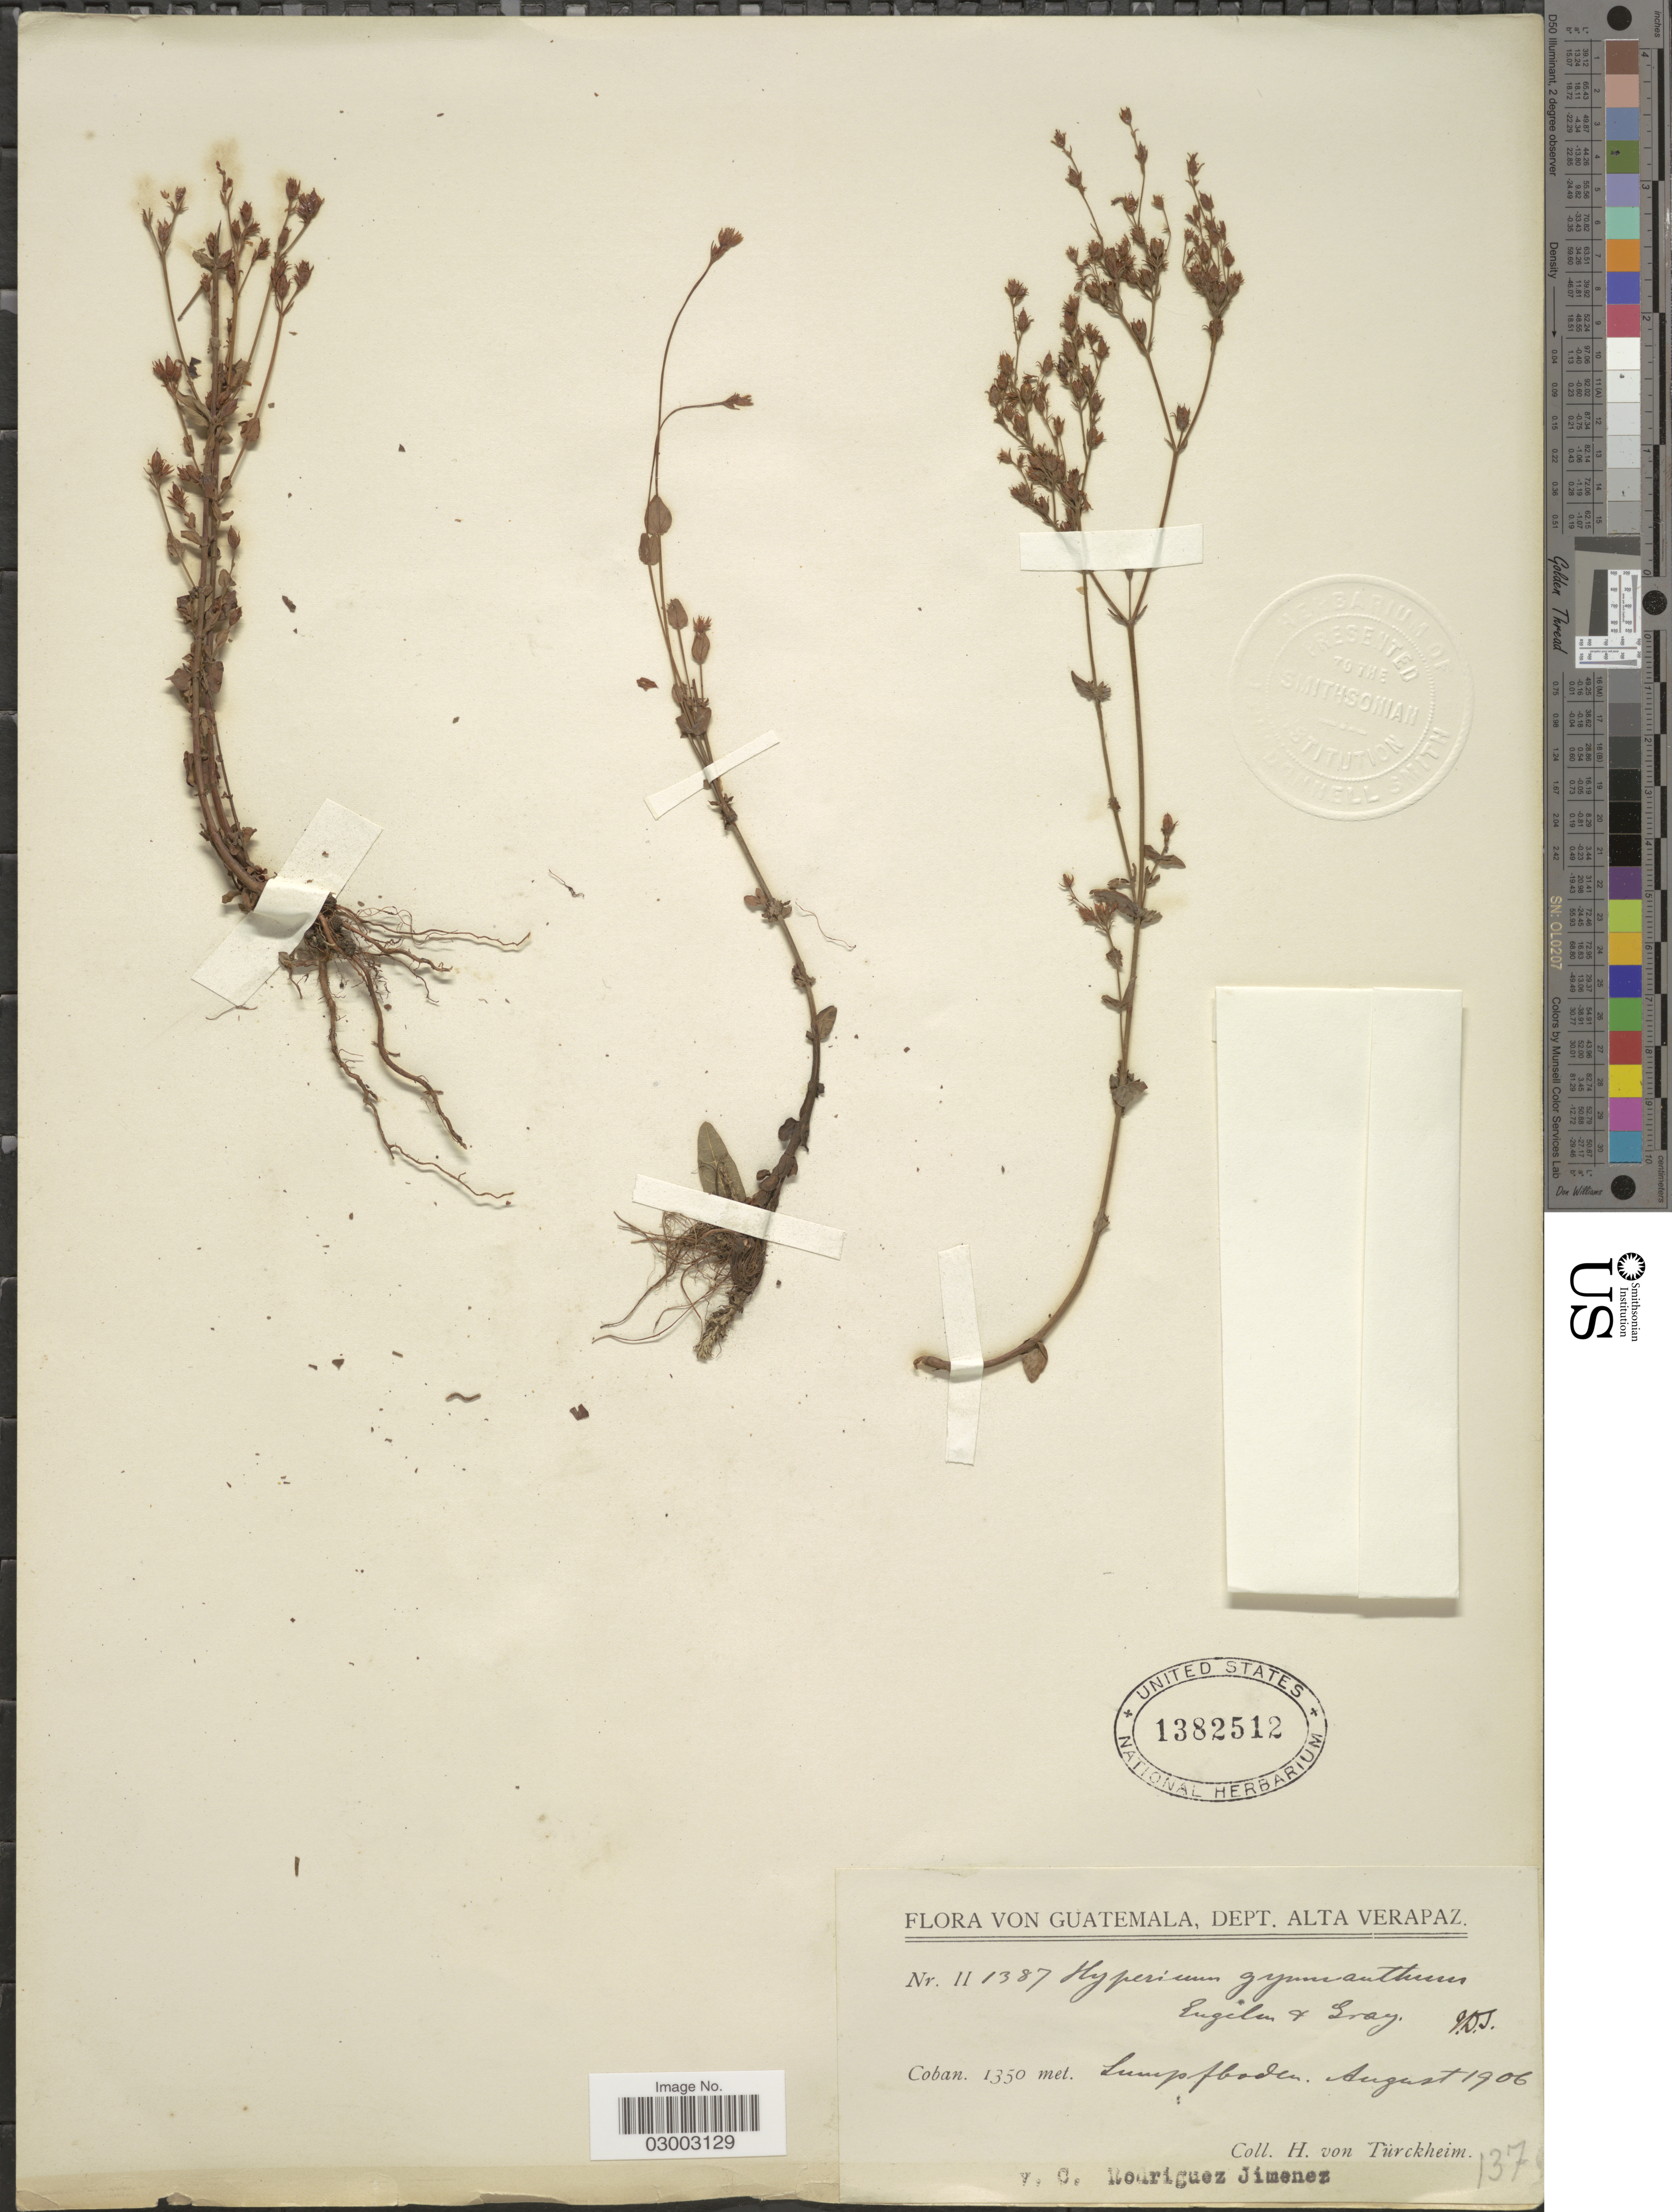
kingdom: Plantae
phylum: Tracheophyta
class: Magnoliopsida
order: Malpighiales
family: Hypericaceae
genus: Hypericum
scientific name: Hypericum gymnanthum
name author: Engelm. & A. Gray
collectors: H. von Türckheim & C. Rodríguez Jiménez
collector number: II1387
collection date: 1906-08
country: Guatemala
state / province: Alta Verapaz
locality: Dept. Alta Verapaz, Coban, Sumpfboden.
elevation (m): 1350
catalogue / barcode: US 1382512